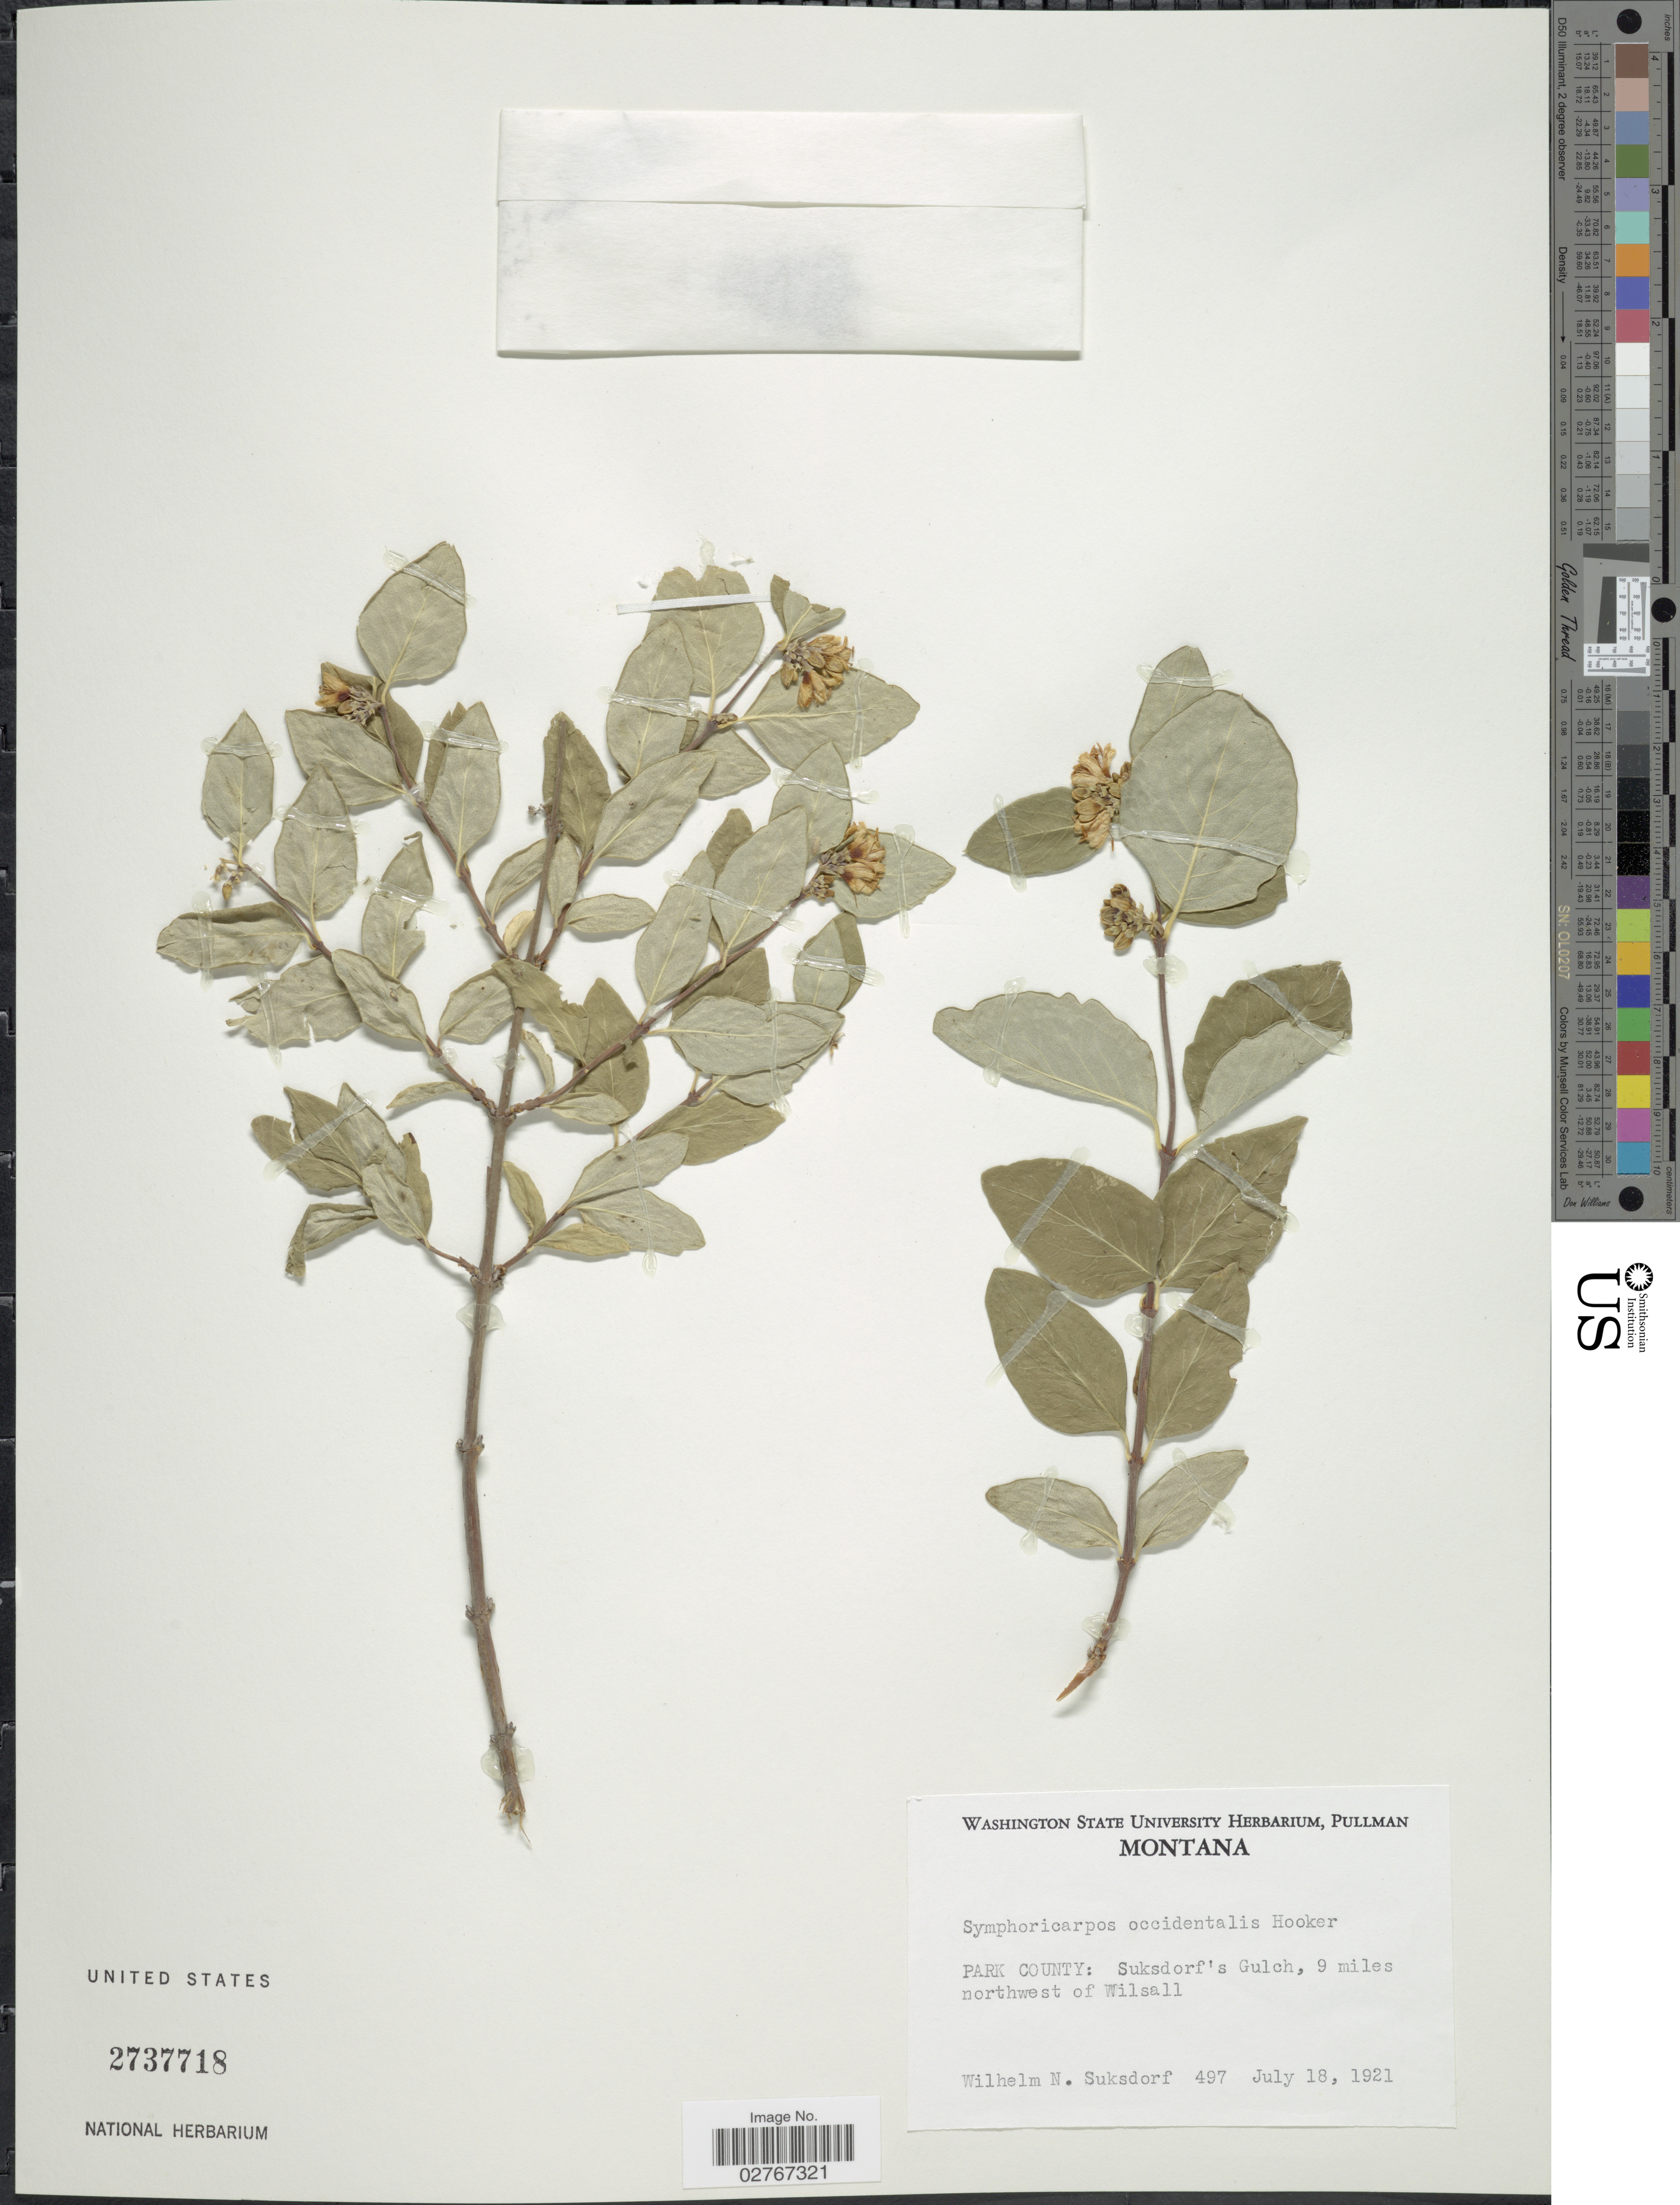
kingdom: Plantae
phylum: Tracheophyta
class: Magnoliopsida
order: Dipsacales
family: Caprifoliaceae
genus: Symphoricarpos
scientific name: Symphoricarpos occidentalis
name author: (R. Br.) Hook.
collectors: W. N. Suksdorf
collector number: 497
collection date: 1921-07-18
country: United States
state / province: Montana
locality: Park County: Suksdorf's Gulch, 9 miles northwest of Wilsall.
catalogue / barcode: US 2737718